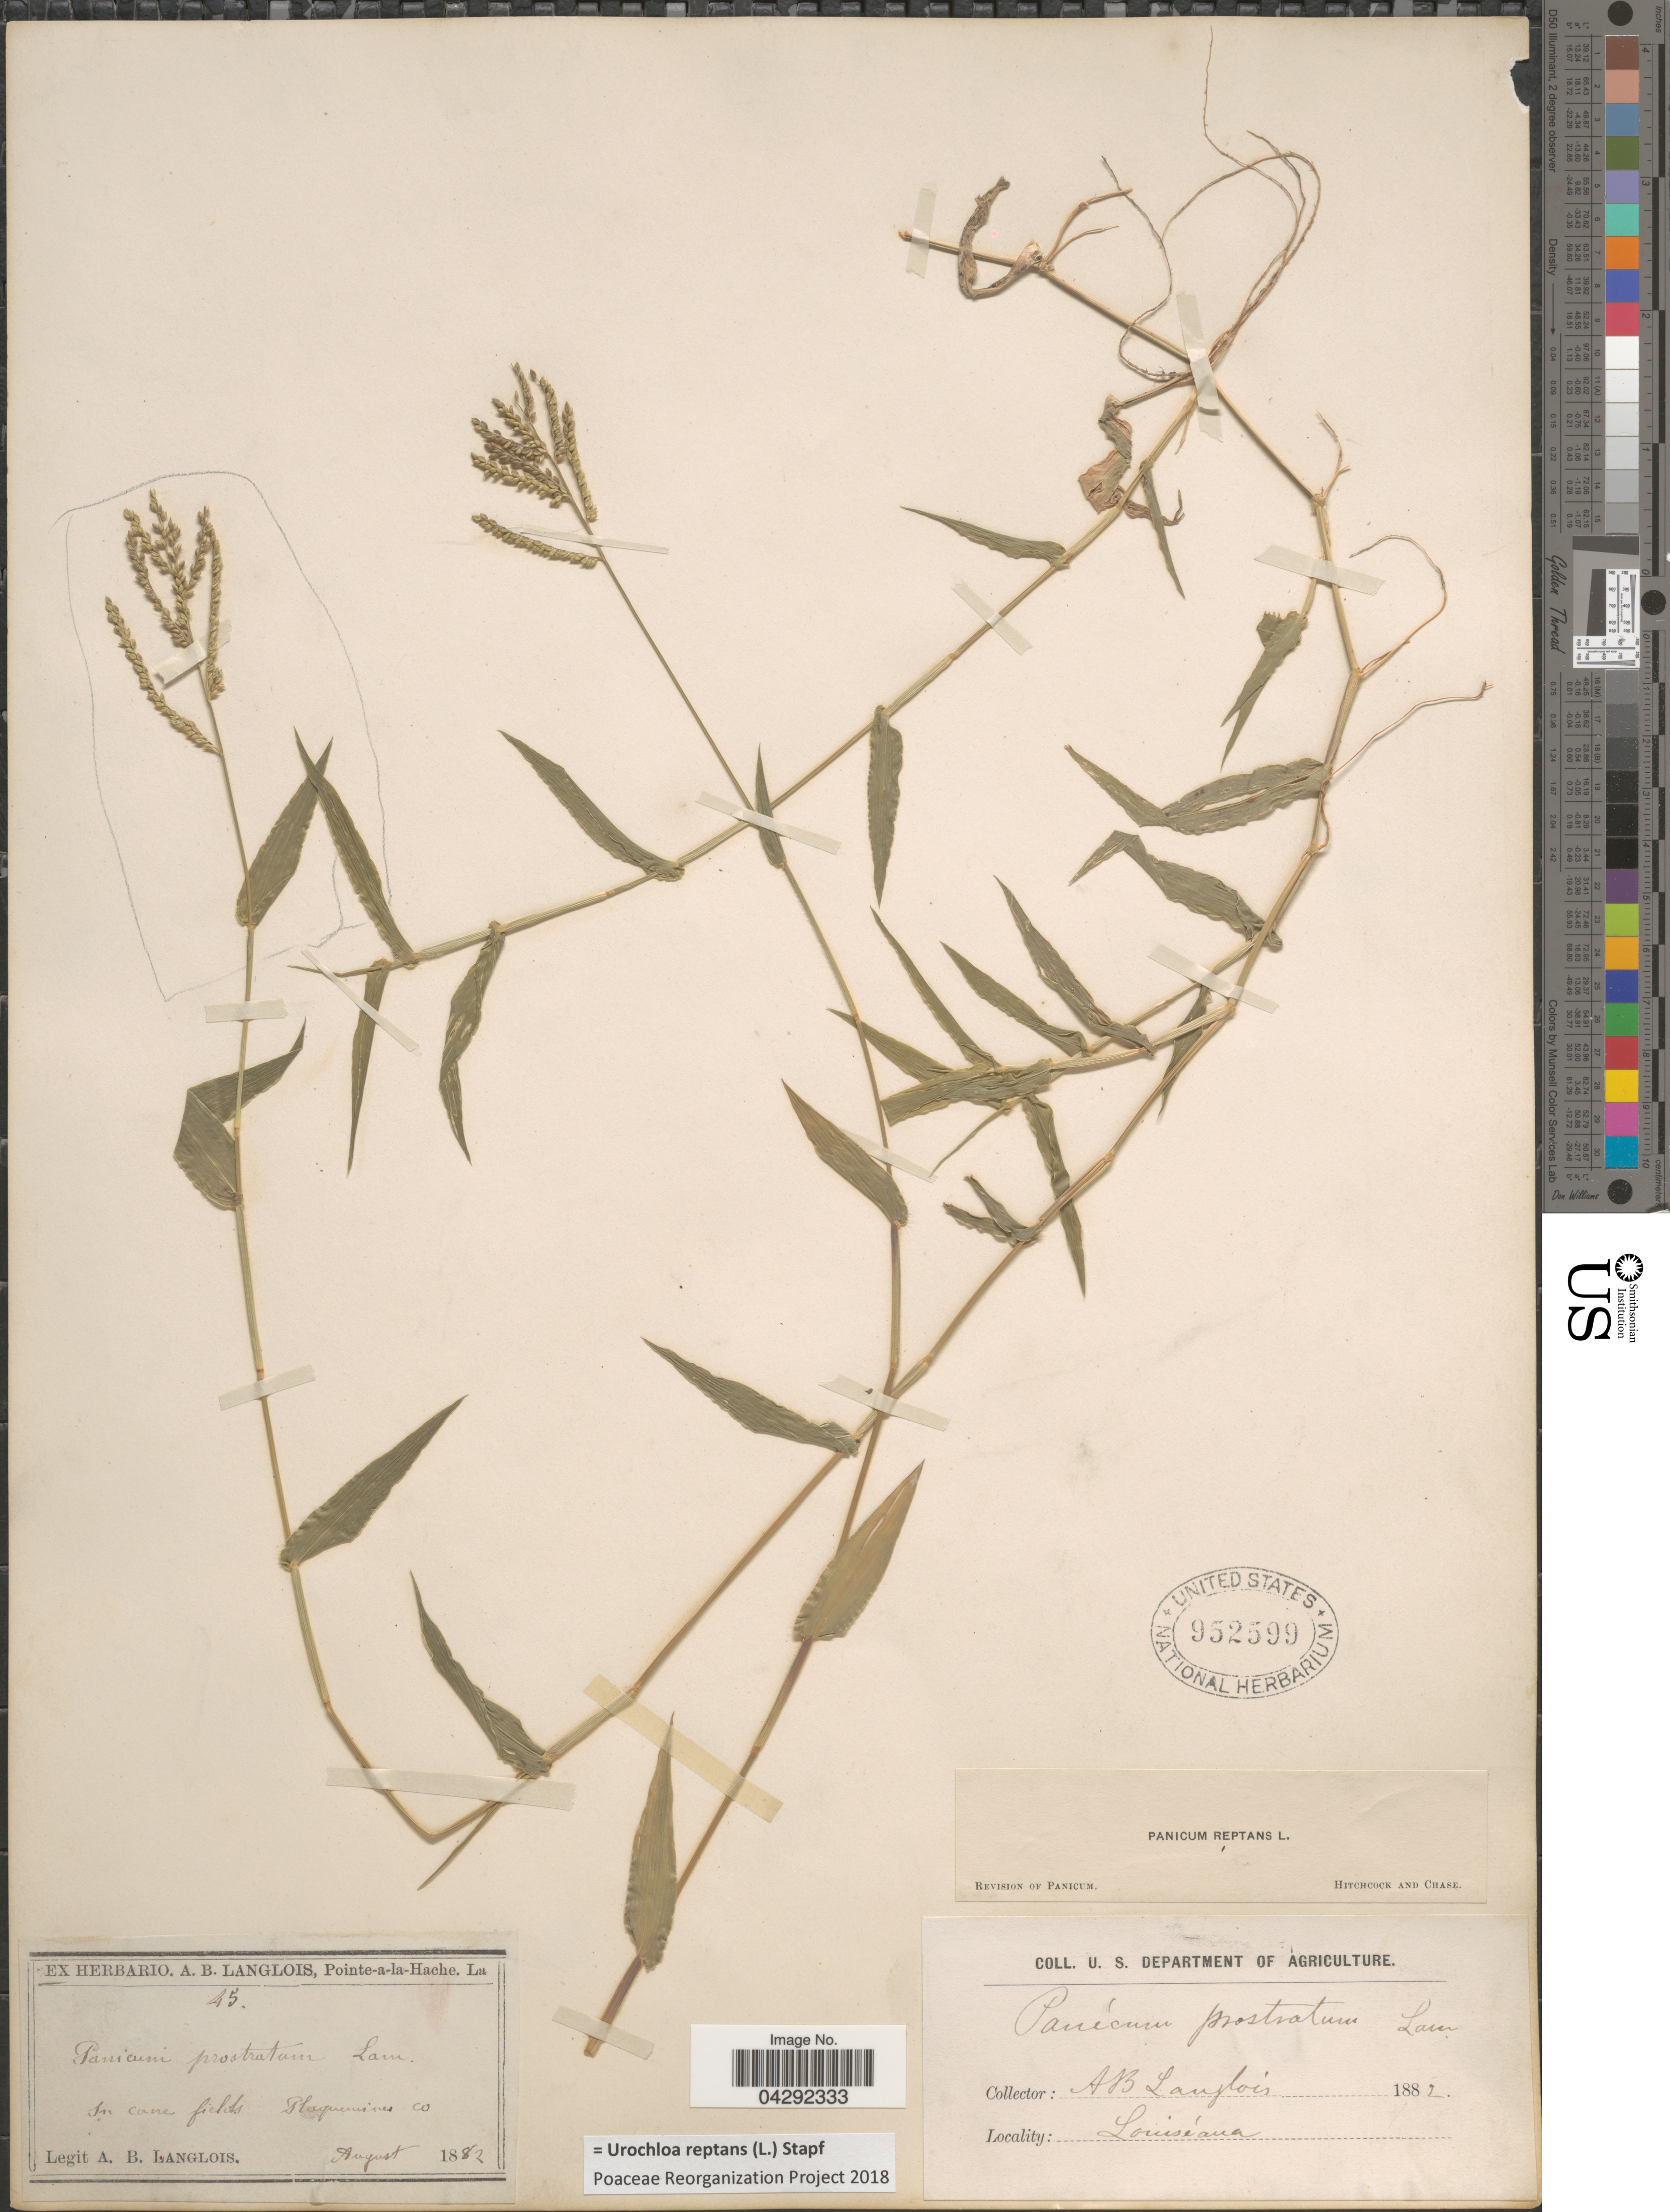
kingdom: Plantae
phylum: Tracheophyta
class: Liliopsida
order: Poales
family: Poaceae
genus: Urochloa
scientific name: Urochloa reptans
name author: (L.) Stapf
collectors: A. Langlois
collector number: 45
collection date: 1882-08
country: United States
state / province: Louisiana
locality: In cane fields. Plaquemines Co.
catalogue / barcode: US 952599